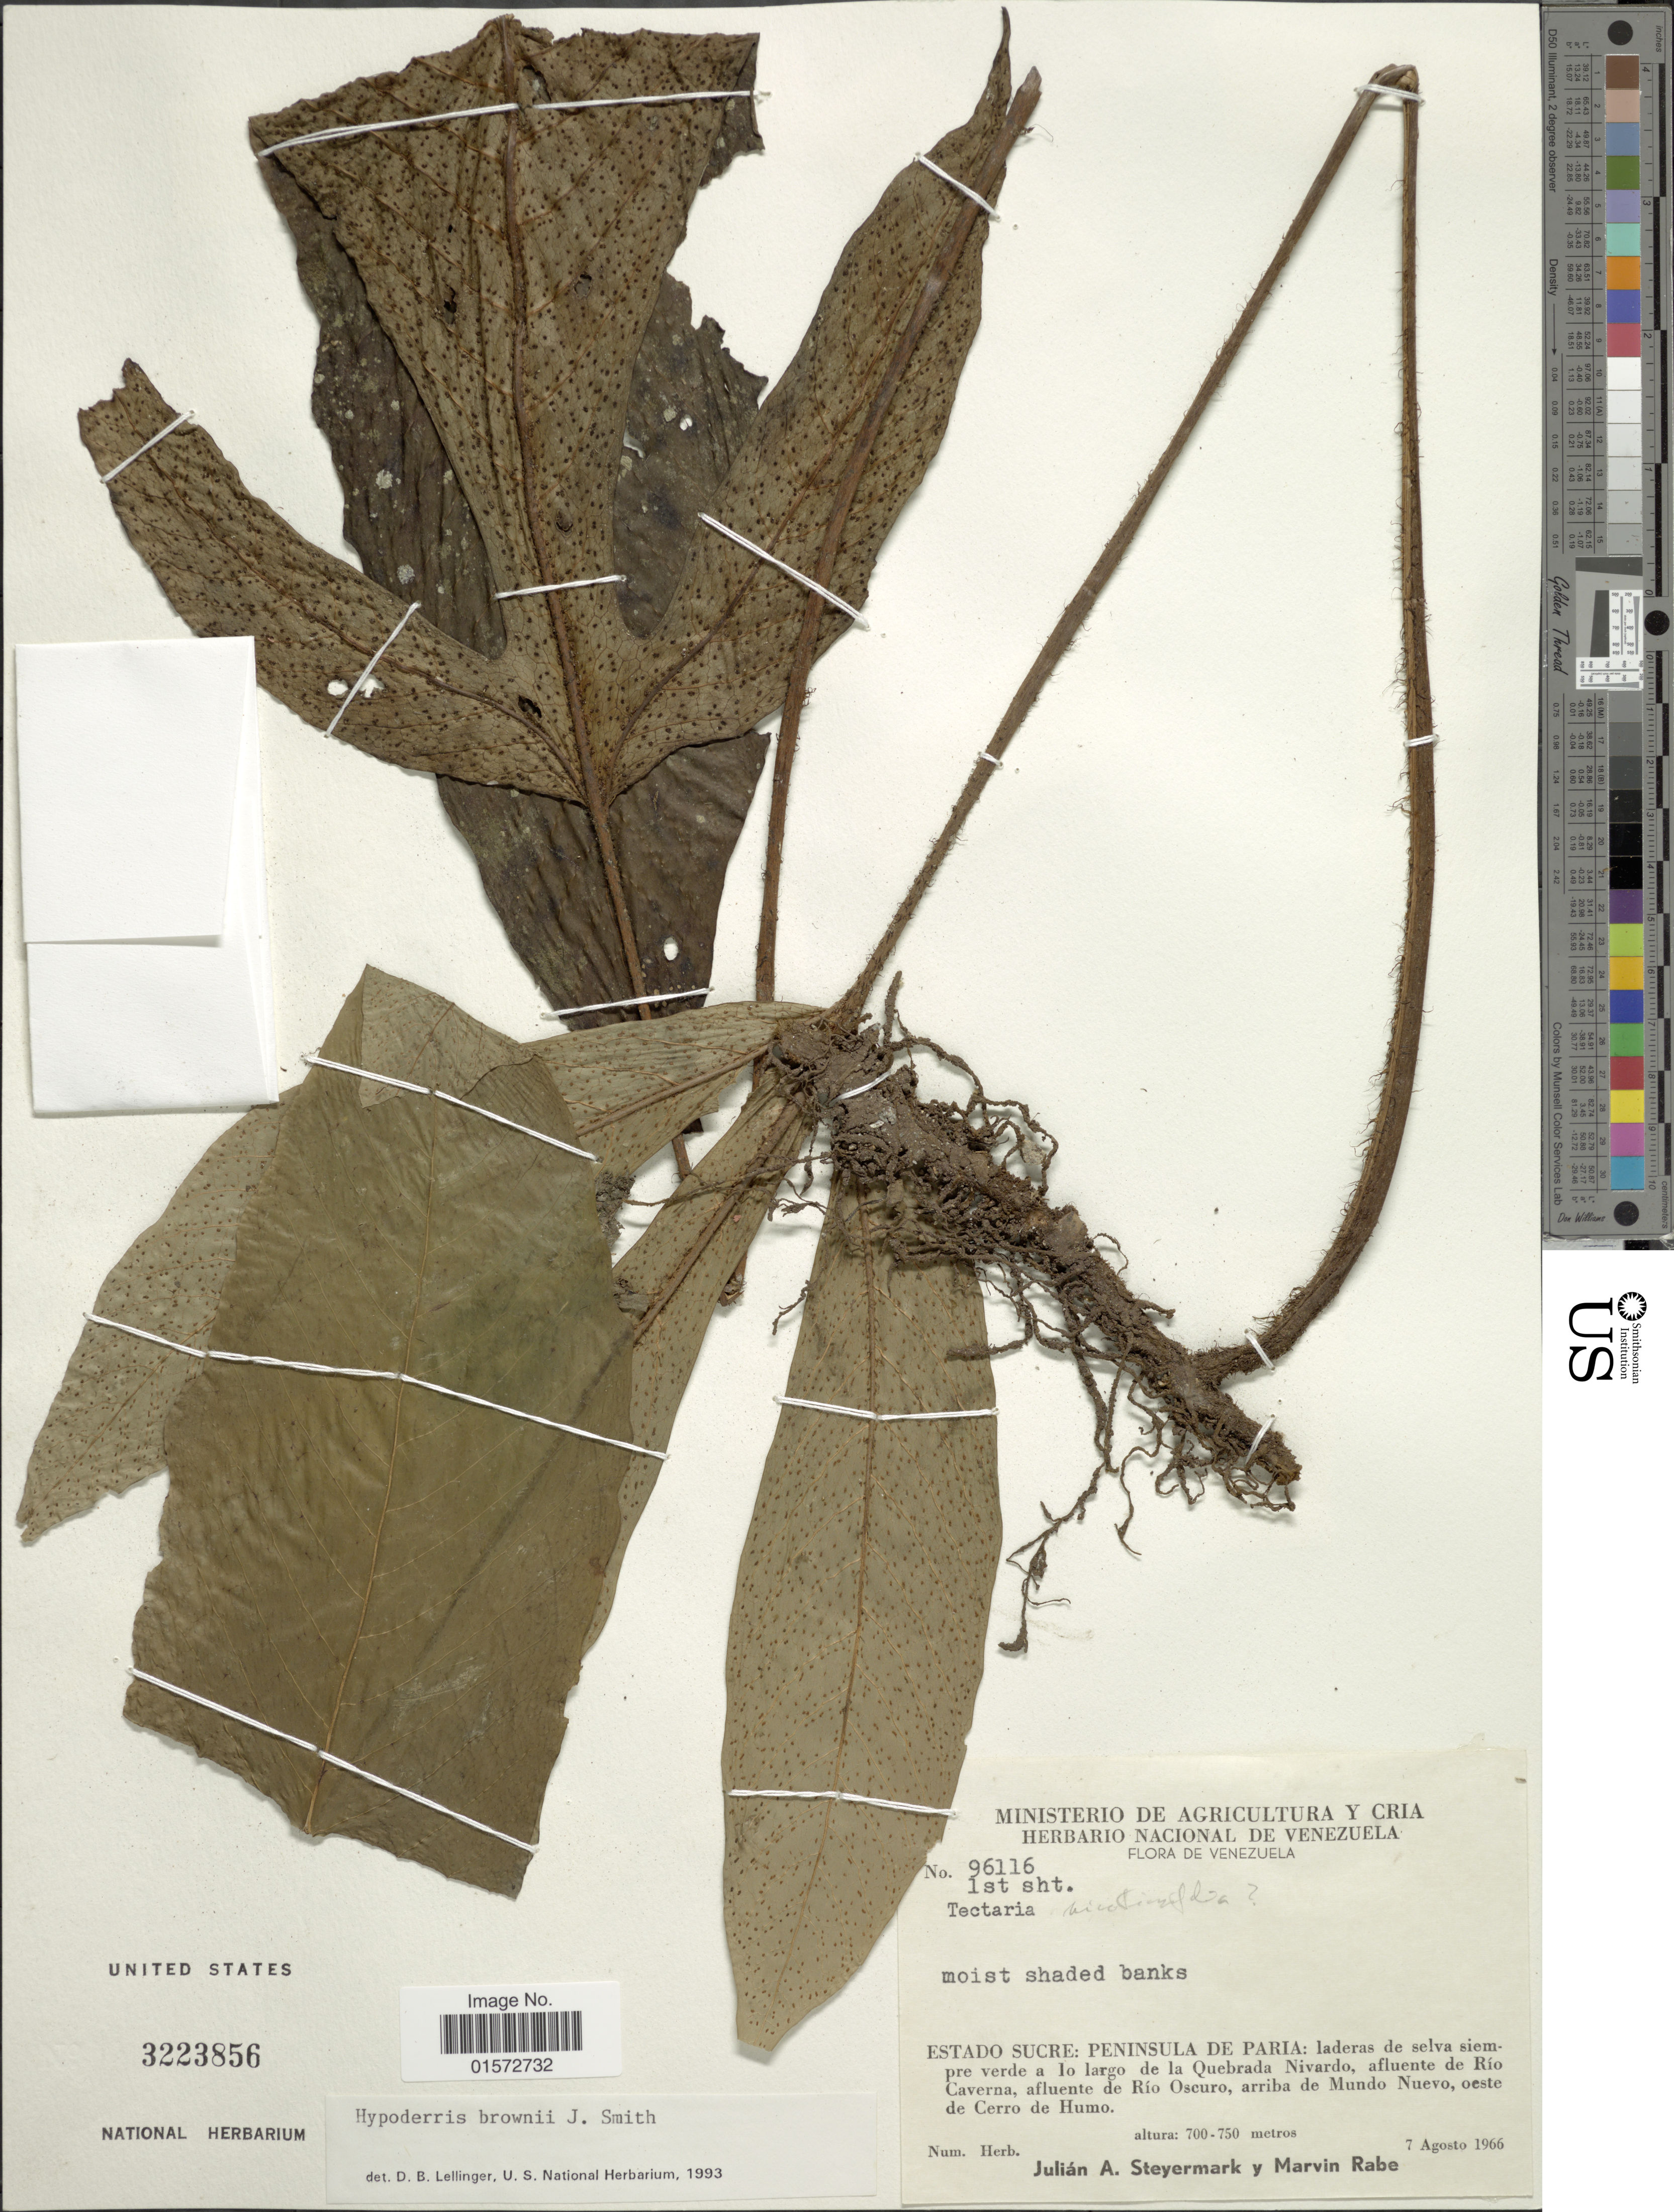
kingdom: Plantae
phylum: Tracheophyta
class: Polypodiopsida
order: Polypodiales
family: Tectariaceae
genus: Hypoderris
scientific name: Hypoderris brownii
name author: J. Sm.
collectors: J. Steyermark & M. Rabe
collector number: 96116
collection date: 1966-08-07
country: Venezuela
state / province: Sucre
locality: Estado Sucre: Peninsula de Paria: laderas de selva siempre verde a lo largo de la Quebrada NIvardo, afluente de Rio Caverna, afluente de Rio Osciuro, arrikba de Mundo Nuevo, oeste de Cerro de Humo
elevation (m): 700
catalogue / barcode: US 3223856